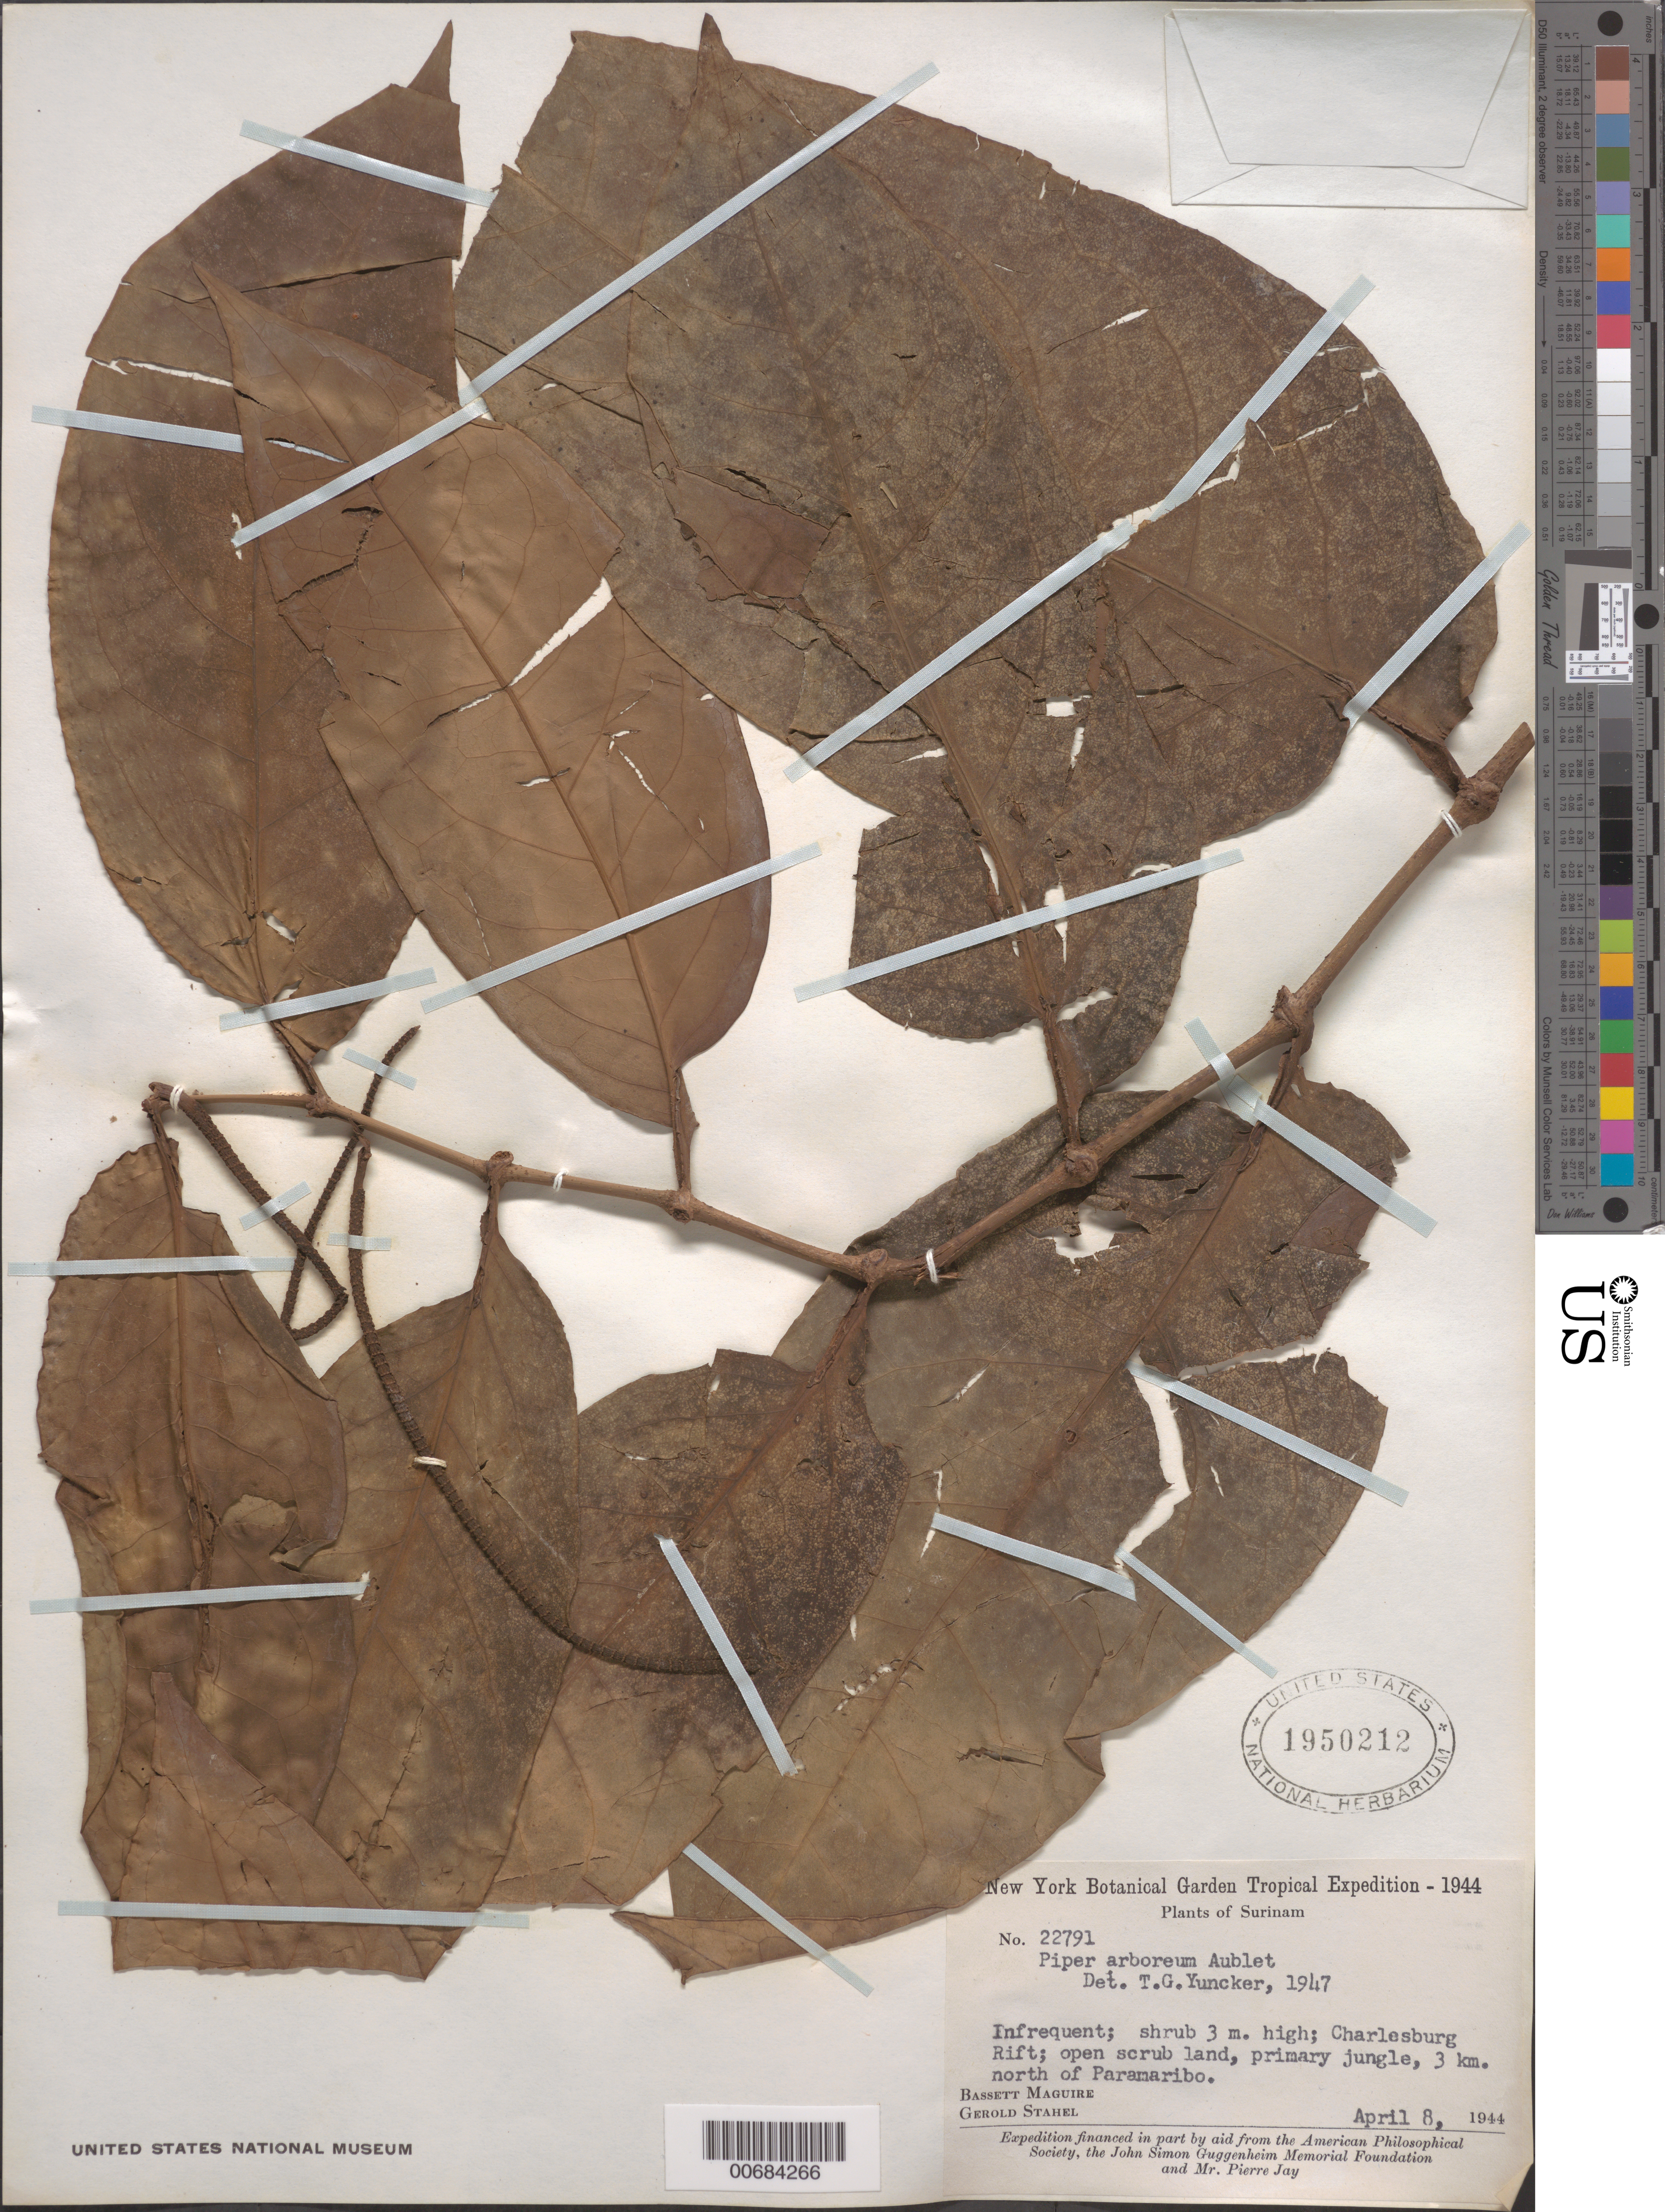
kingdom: Plantae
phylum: Tracheophyta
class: Magnoliopsida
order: Piperales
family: Piperaceae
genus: Piper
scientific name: Piper arboreum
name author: Aubl.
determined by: Yuncker, T. G.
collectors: B. Maguire & G. Stahel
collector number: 22791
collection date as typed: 8-Apr-44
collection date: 1944-04-08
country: Suriname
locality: Paramaribo, 3 km N of, Charlesburg Rift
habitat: Open scrub land, primary jungle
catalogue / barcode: US 1950212